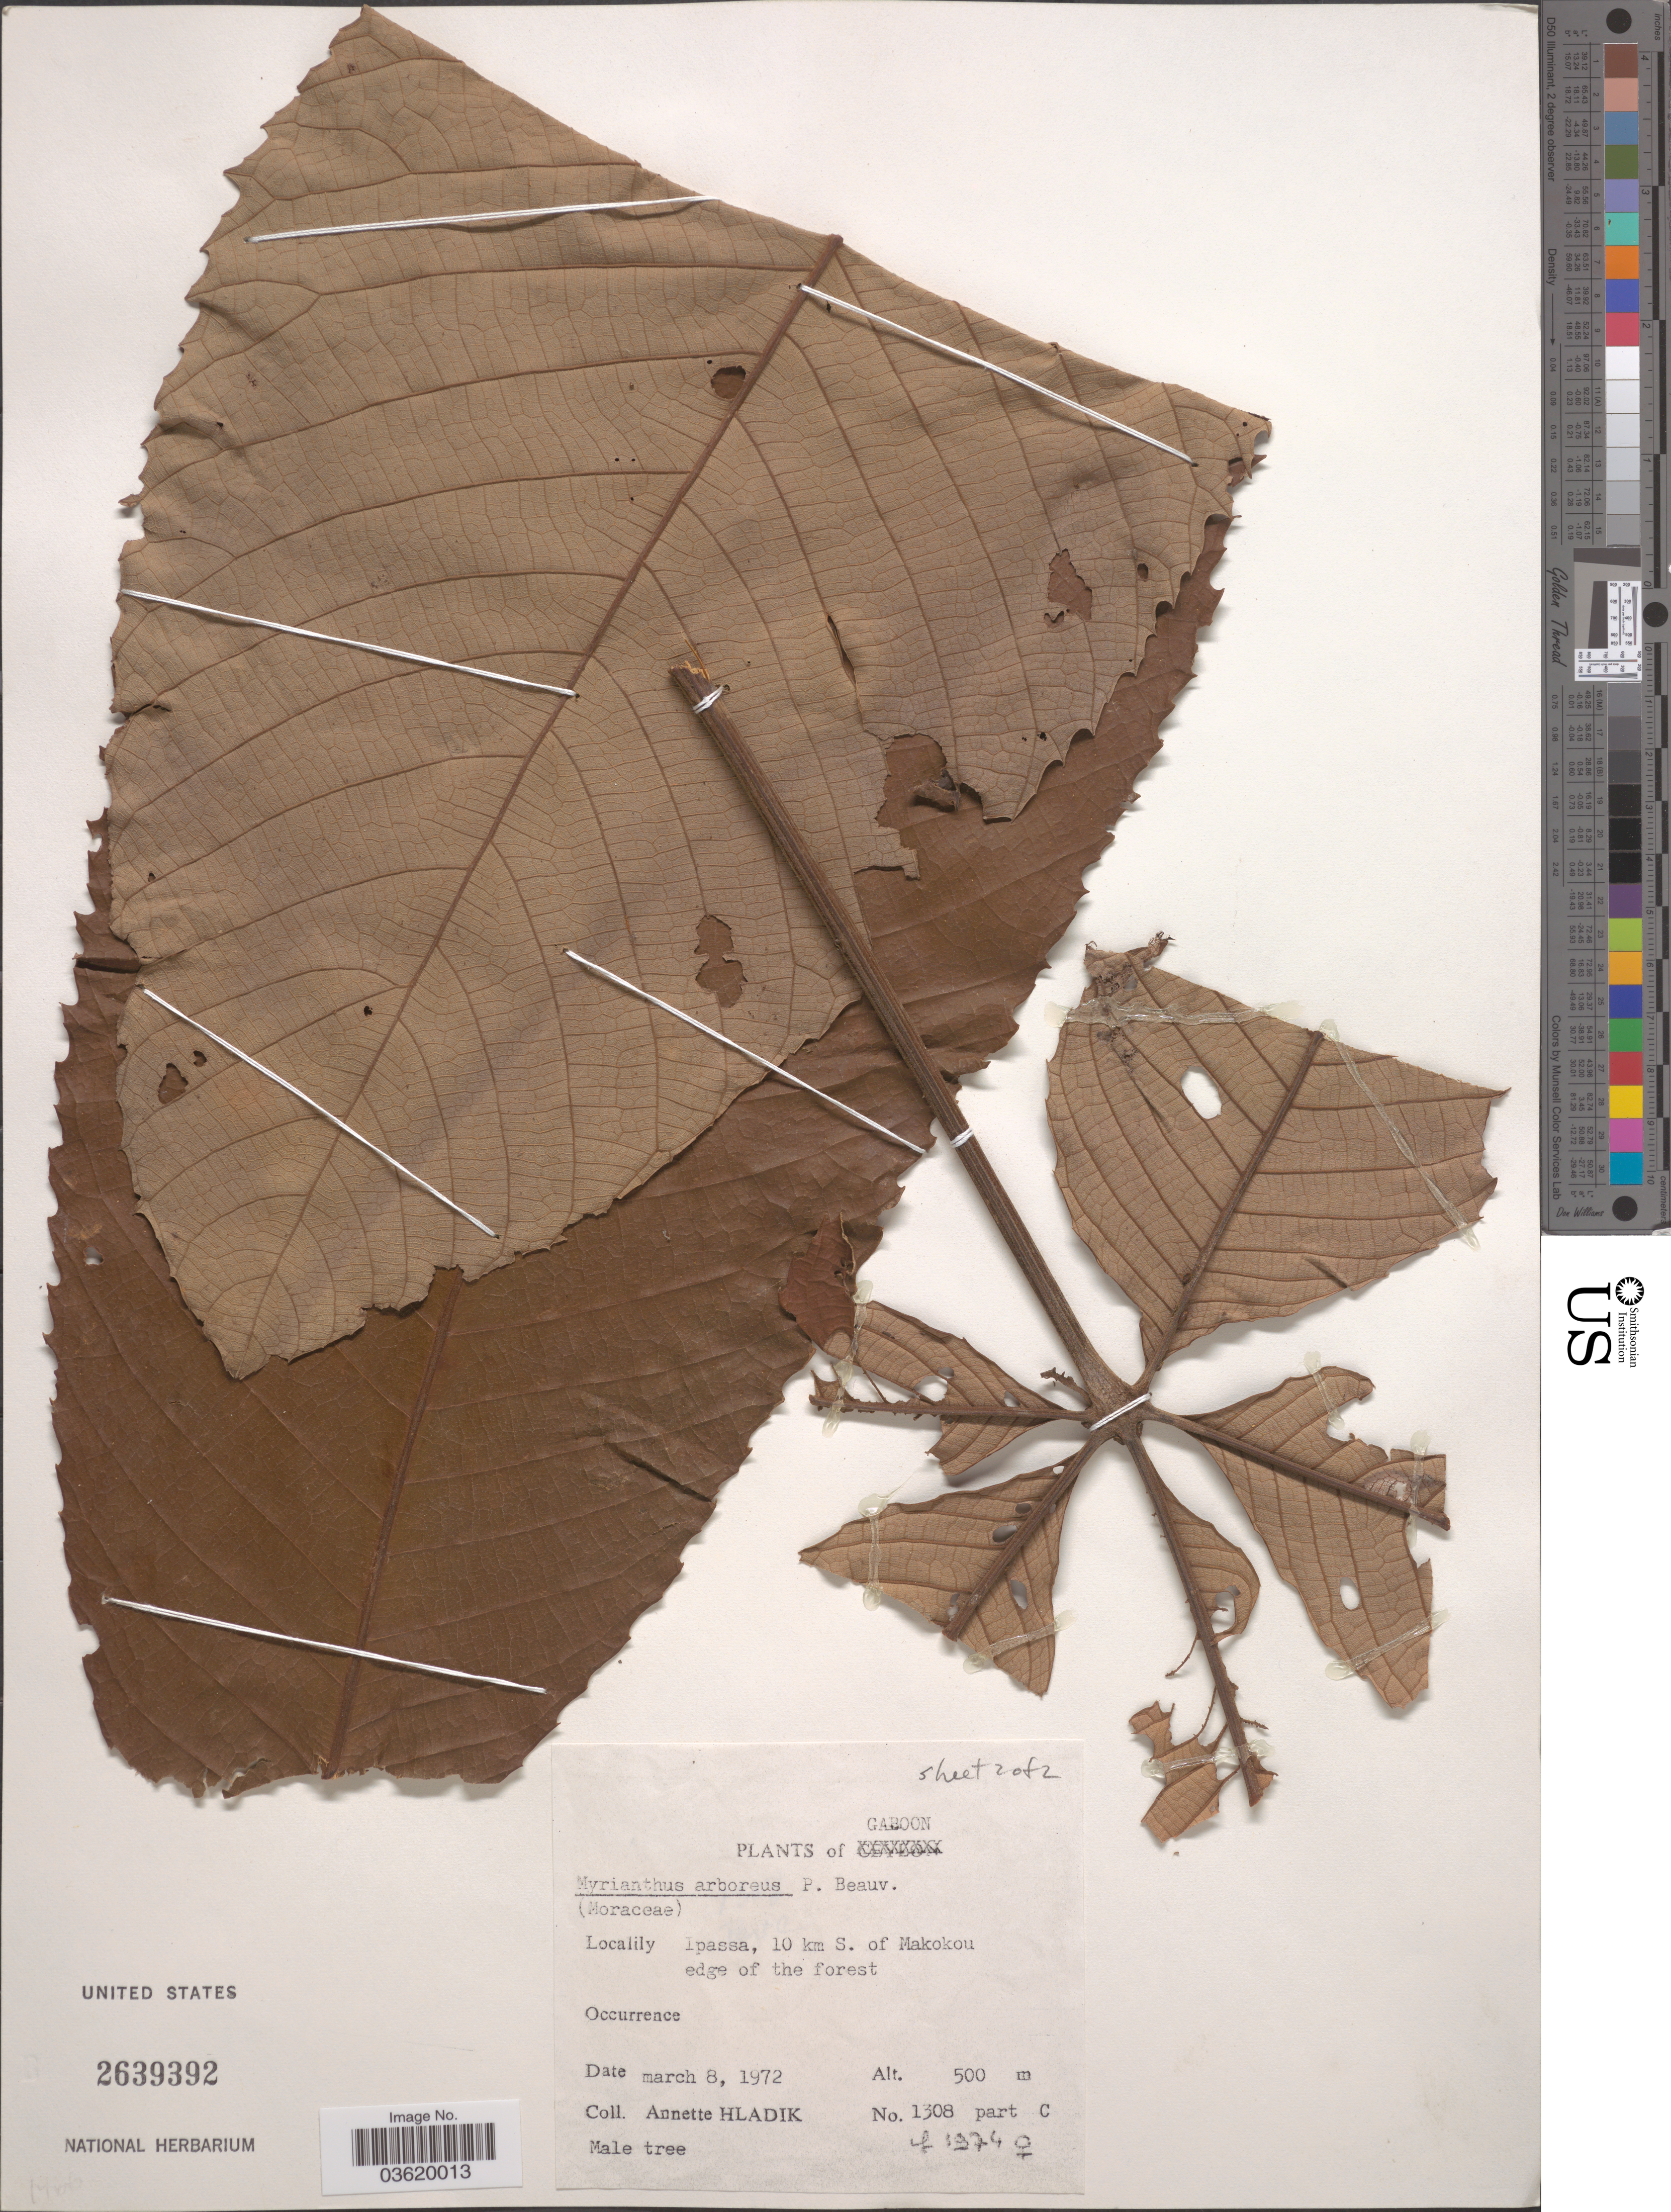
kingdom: Plantae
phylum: Tracheophyta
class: Magnoliopsida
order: Rosales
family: Urticaceae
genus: Myrianthus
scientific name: Myrianthus arboreus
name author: P. Beauv.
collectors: A. Hladik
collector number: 1308 part c?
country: Gabon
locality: Gaboon. Ipassa, 10 km S. of Makokou edge of the forest.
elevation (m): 500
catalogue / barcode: US 2639392